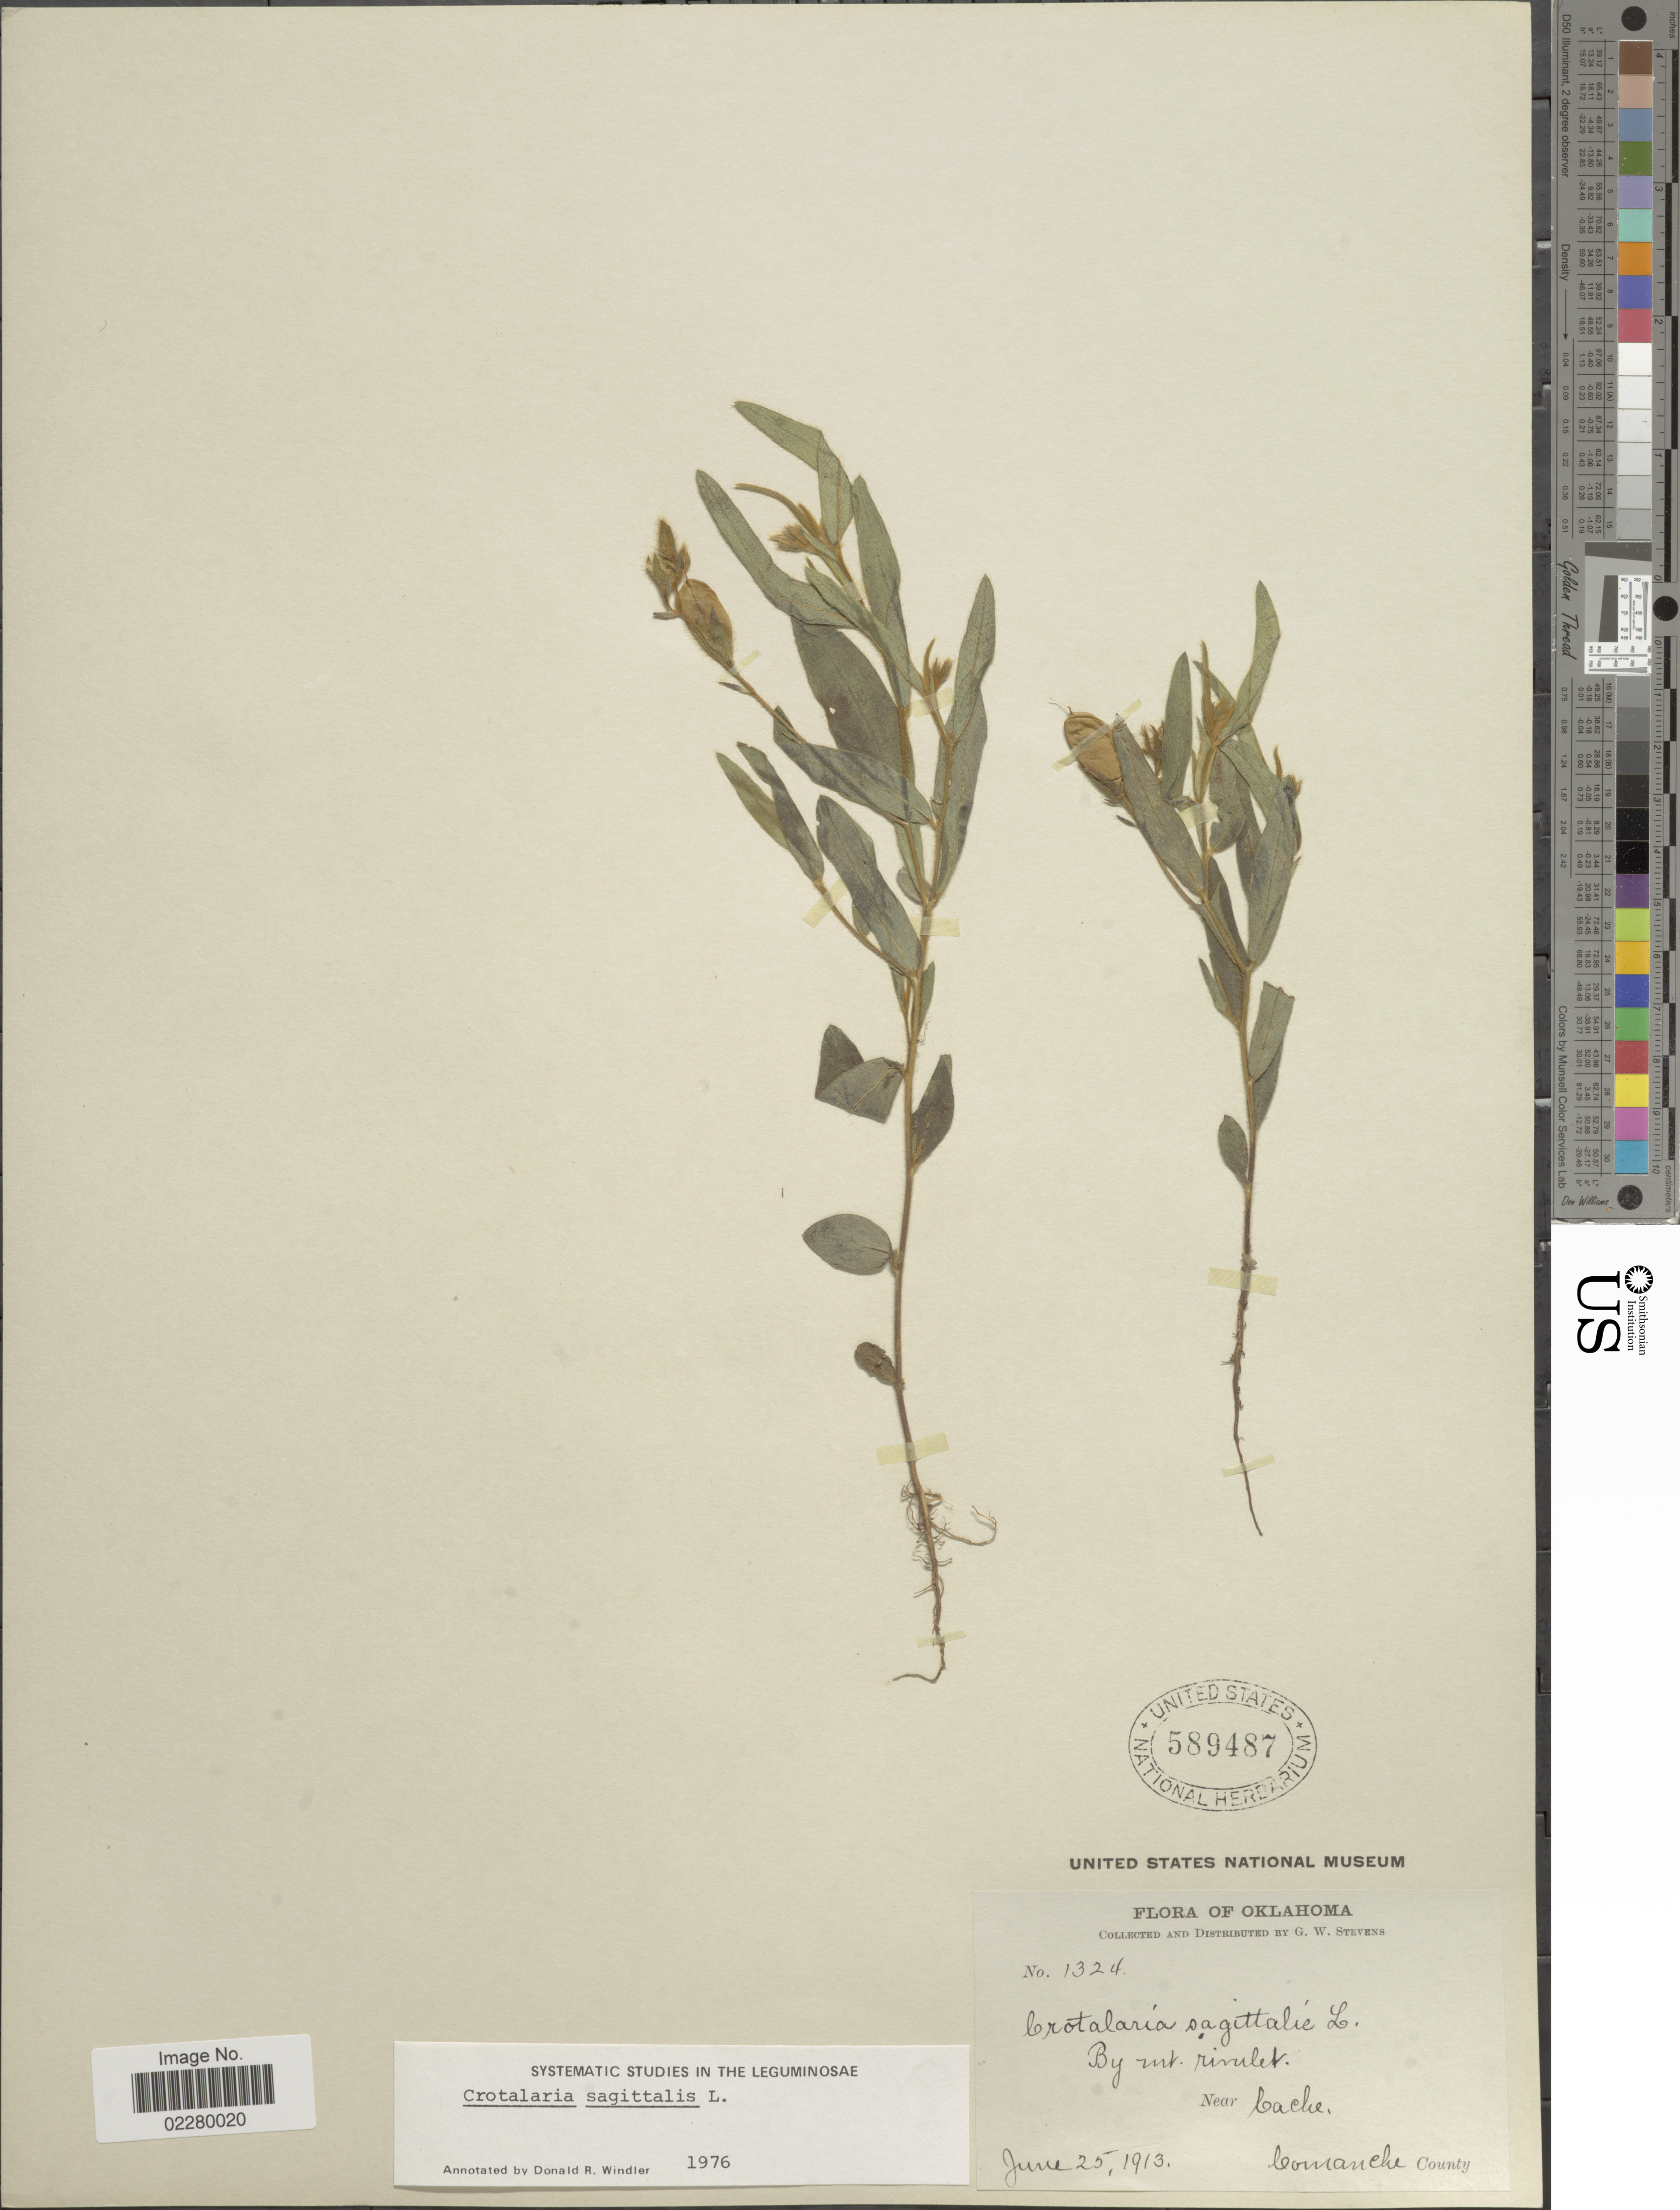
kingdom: Plantae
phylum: Tracheophyta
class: Magnoliopsida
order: Fabales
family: Fabaceae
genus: Crotalaria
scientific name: Crotalaria sagittalis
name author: L.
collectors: G. W. Stevens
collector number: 1324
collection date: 1913-06-25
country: United States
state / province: Oklahoma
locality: Near Cacke. Comanche County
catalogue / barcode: US 589487